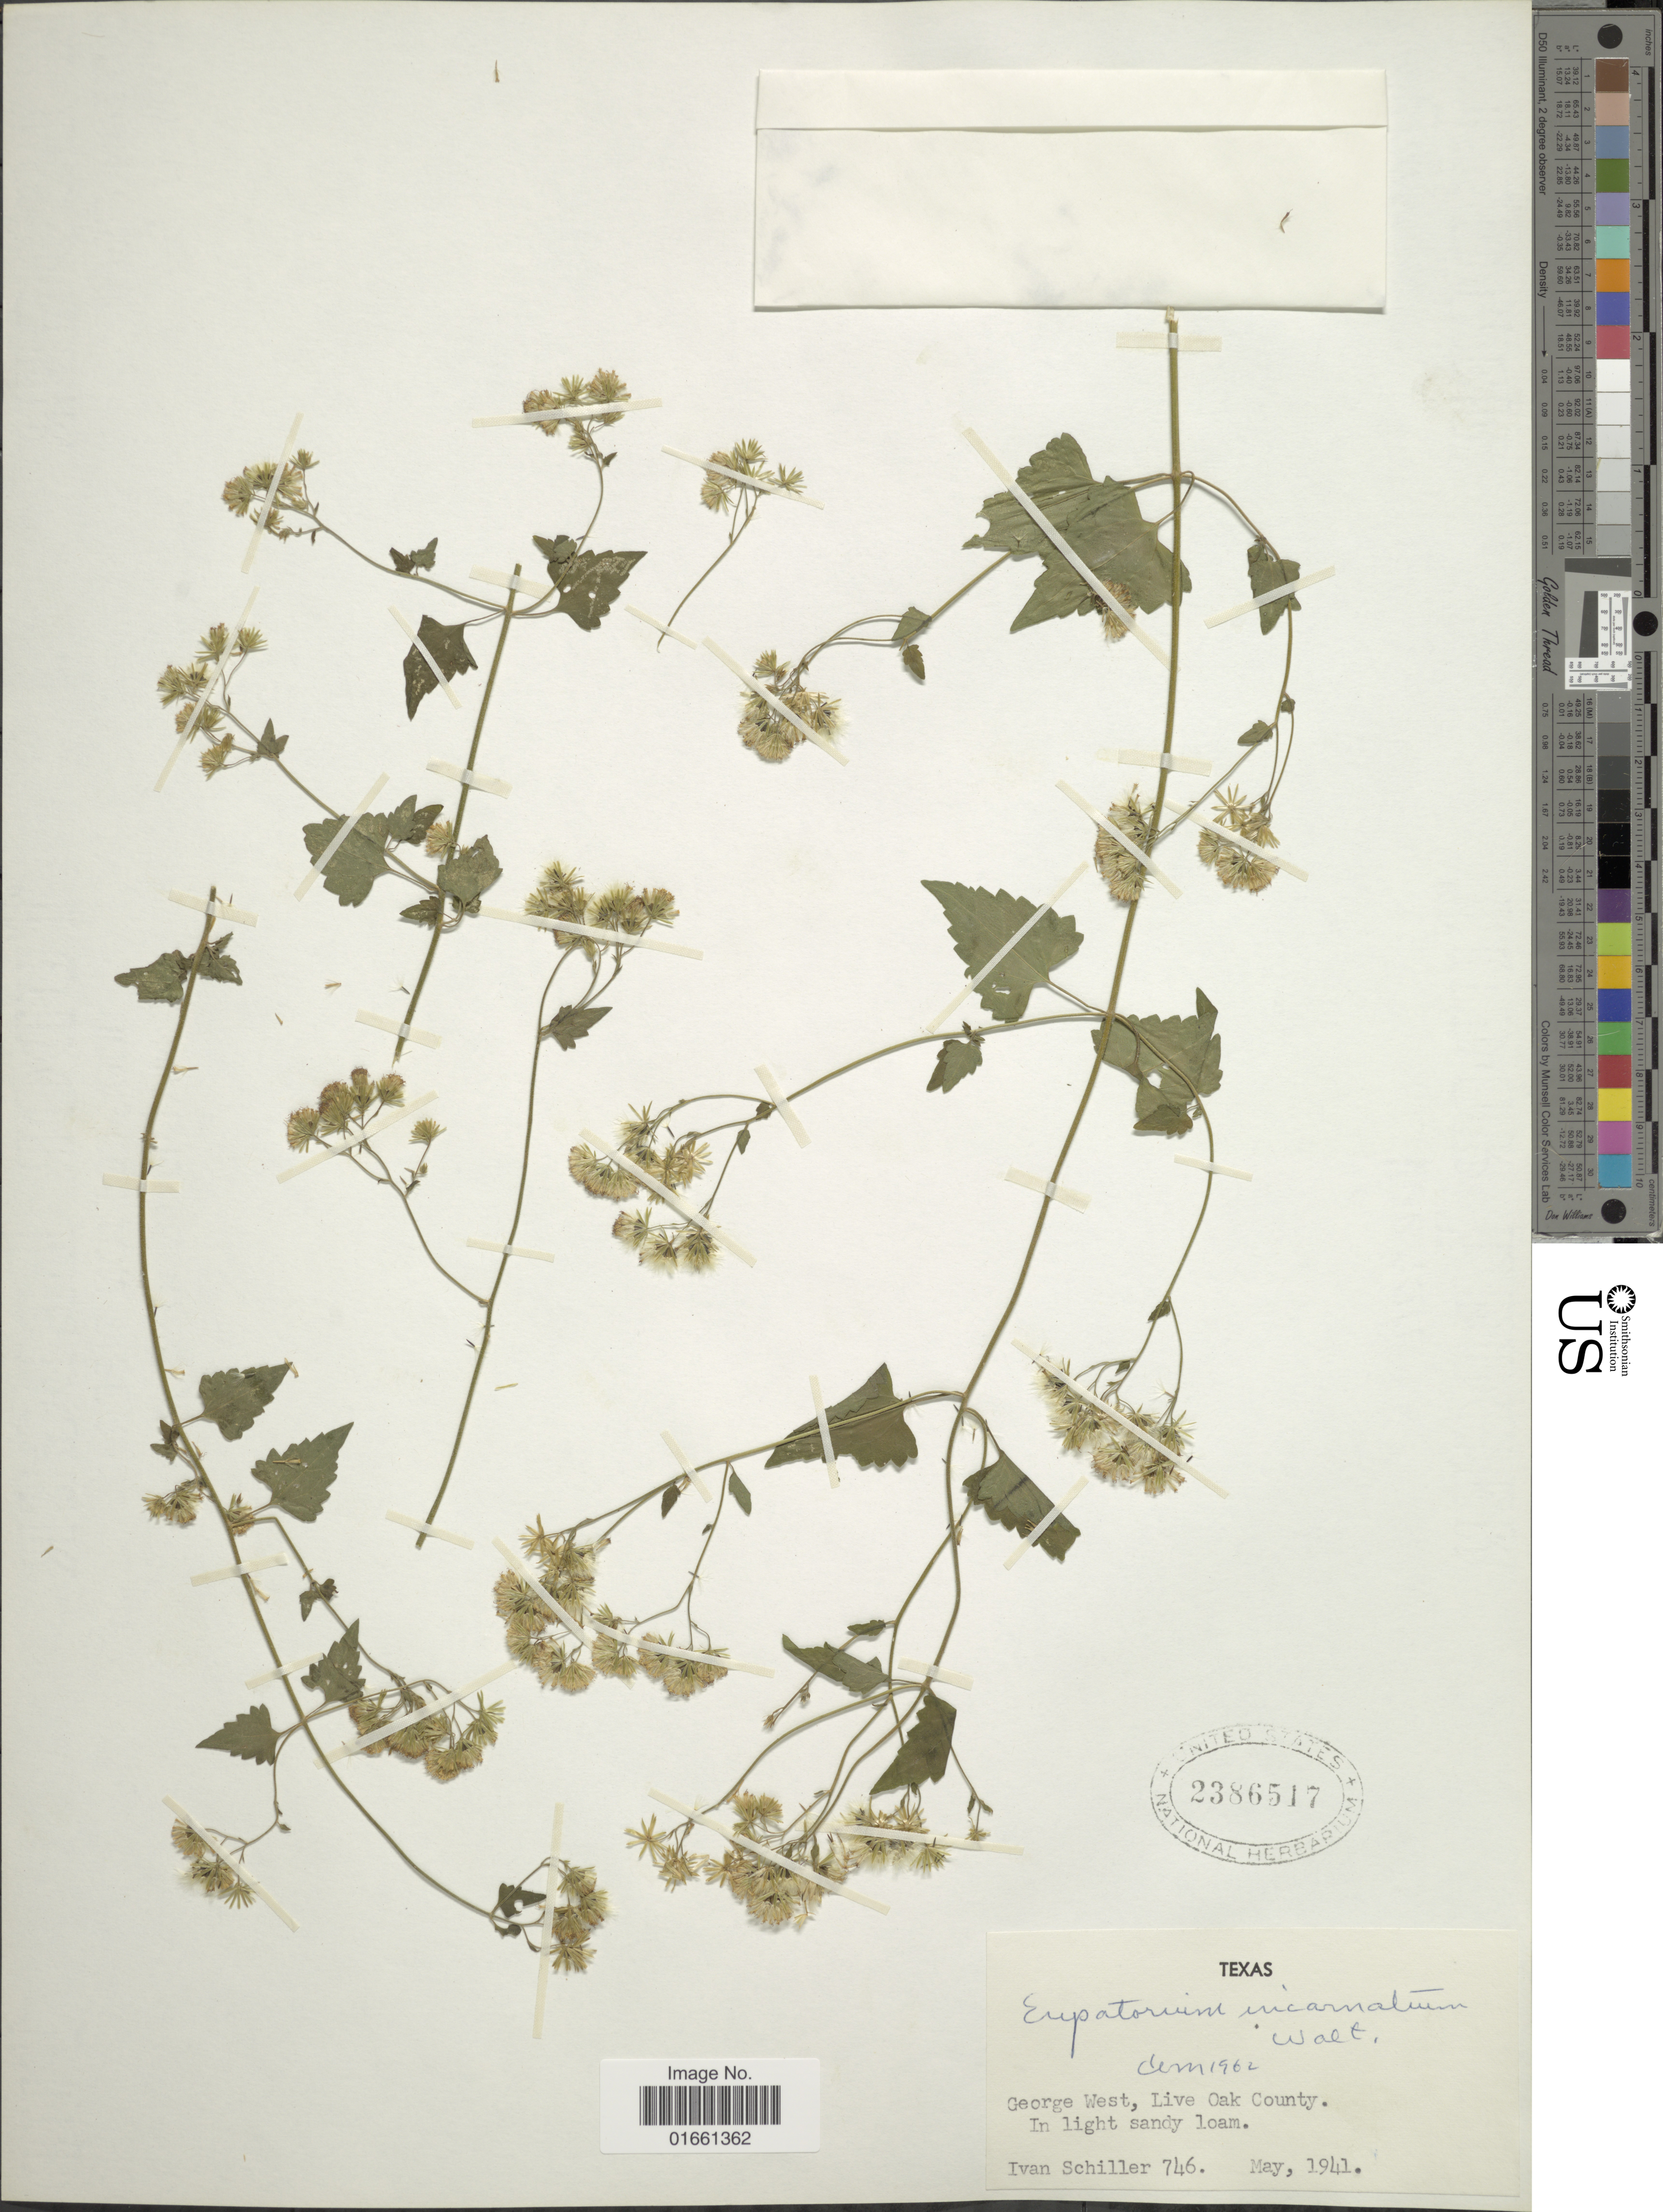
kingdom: Plantae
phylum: Tracheophyta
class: Magnoliopsida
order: Asterales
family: Asteraceae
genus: Fleischmannia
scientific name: Fleischmannia incarnata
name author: (Walter) R.M. King & H. Rob.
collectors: I. Schiller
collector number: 746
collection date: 1941-05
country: United States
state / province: Texas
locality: George West, Live Oak County.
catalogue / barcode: US 2386517